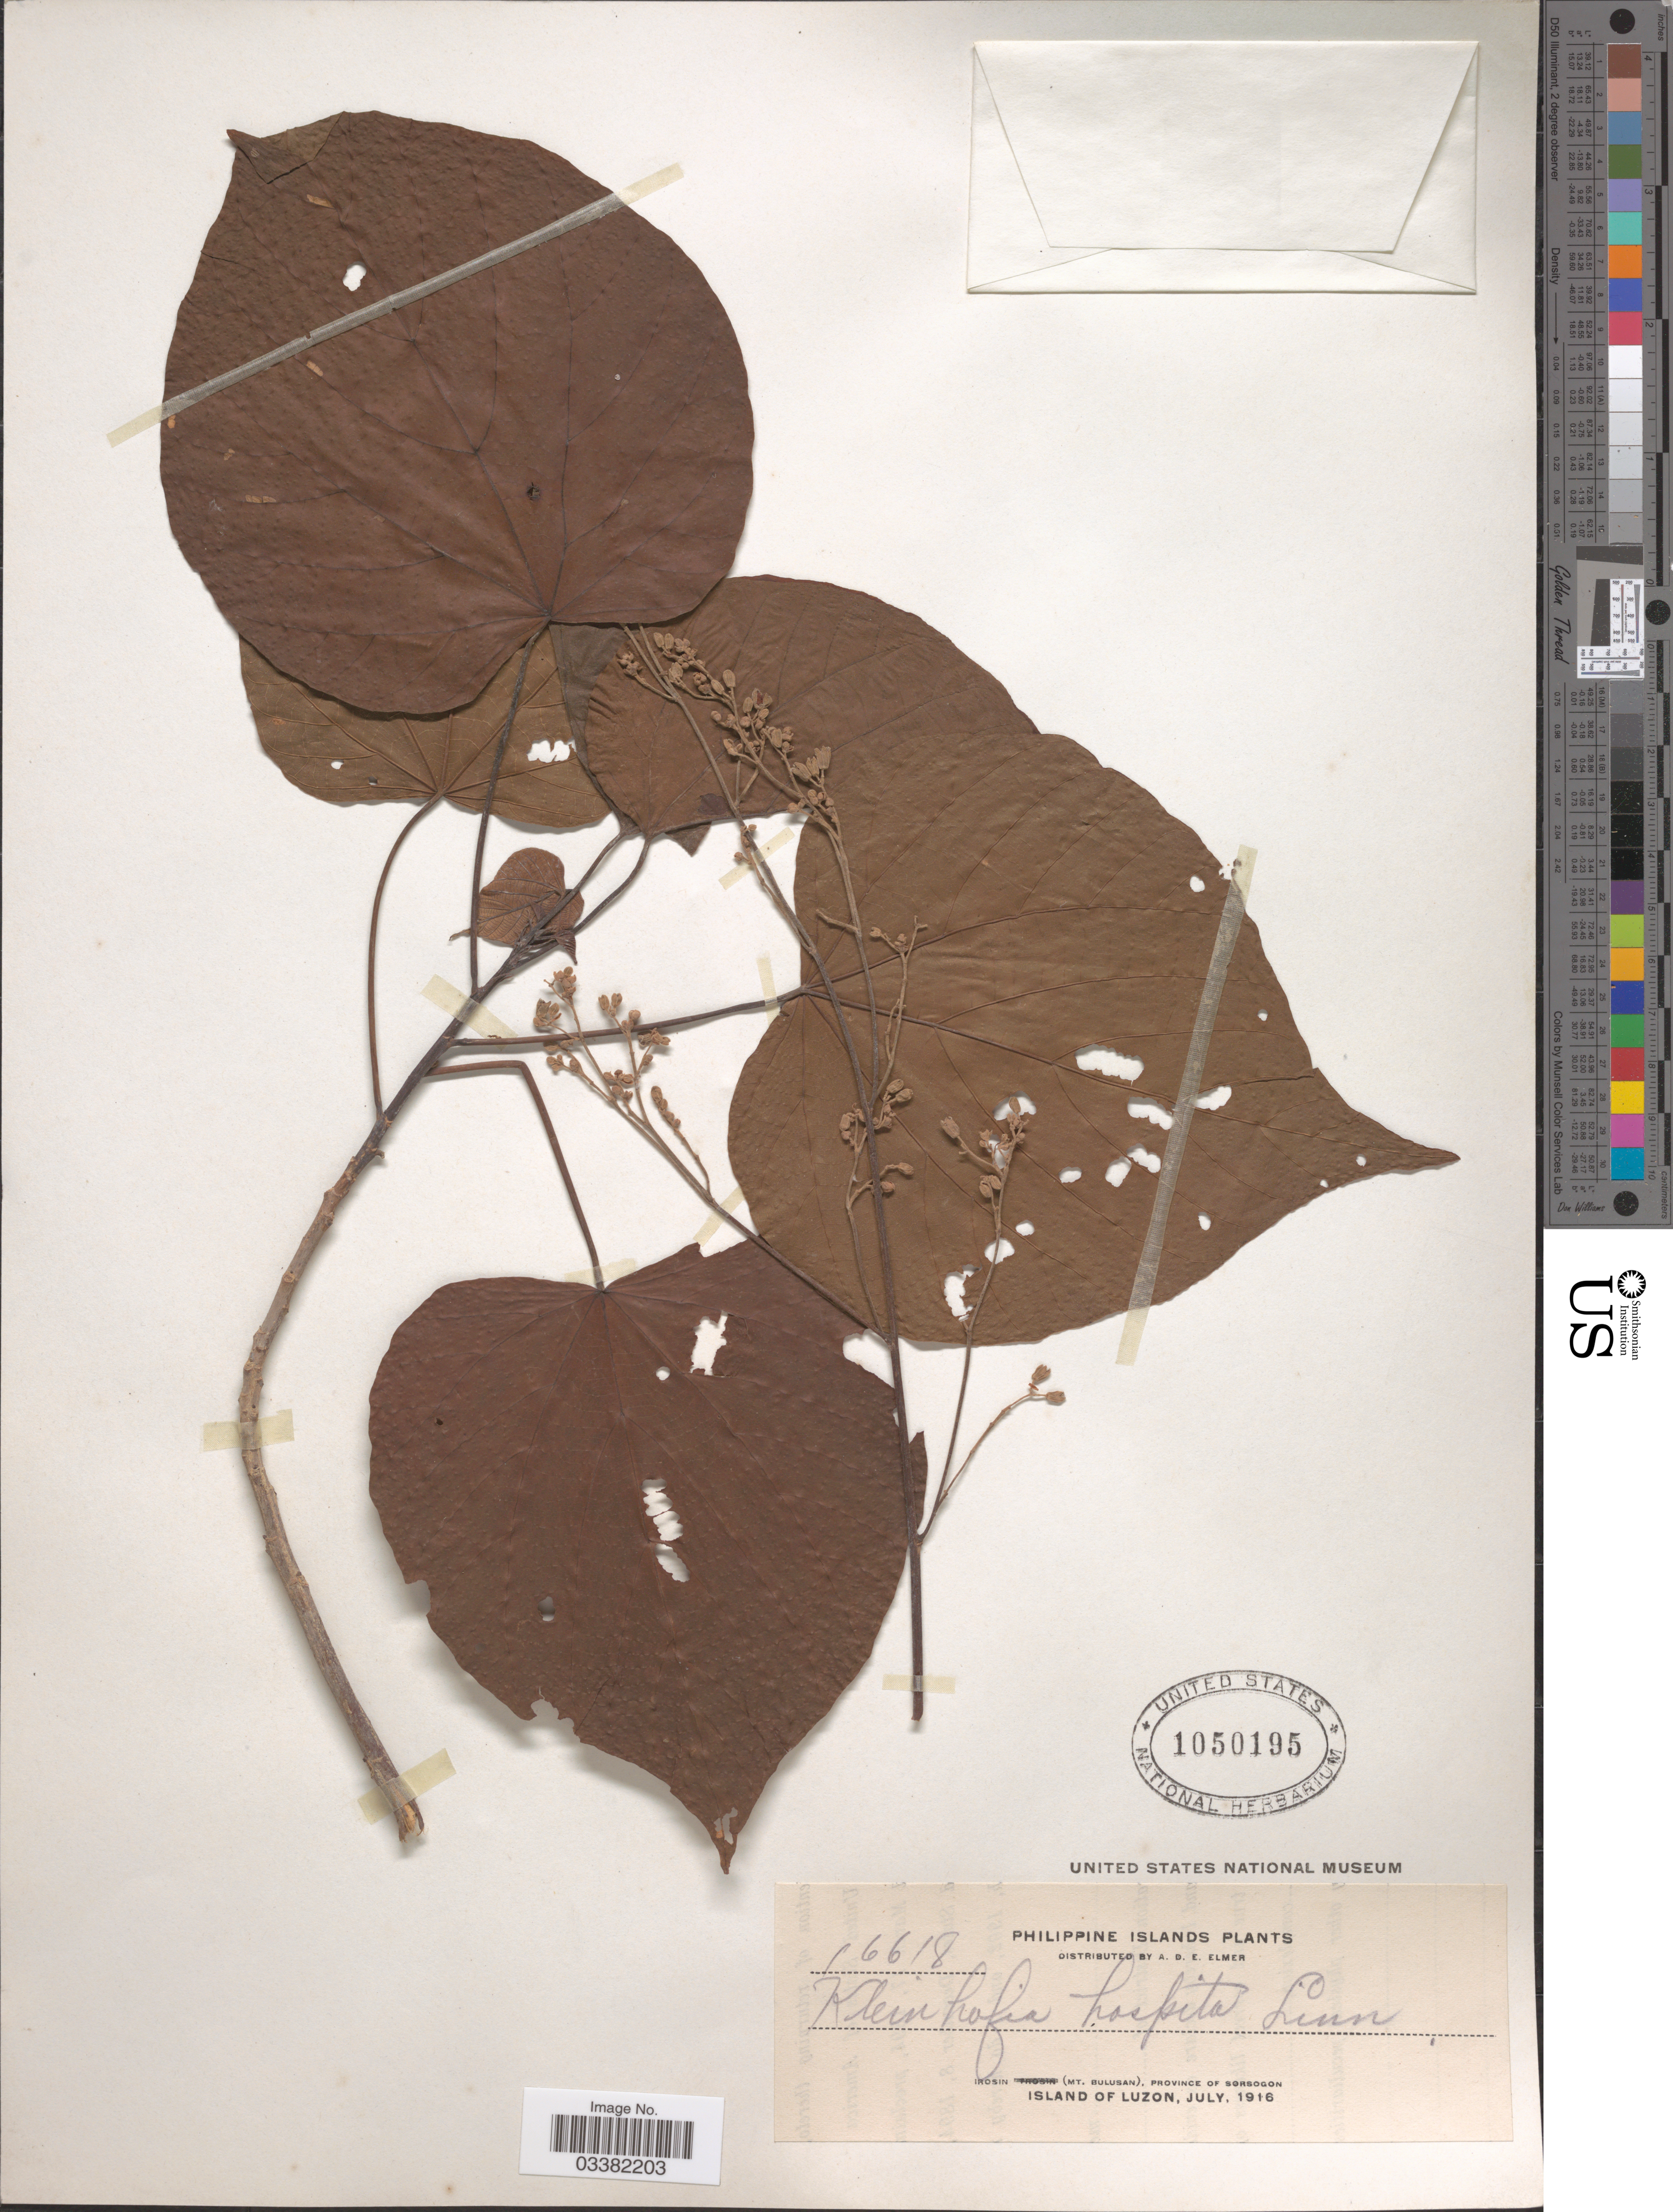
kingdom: Plantae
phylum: Tracheophyta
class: Magnoliopsida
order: Malvales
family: Malvaceae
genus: Kleinhovia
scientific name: Kleinhovia hospita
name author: L.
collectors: A. D. E. Elmer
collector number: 16618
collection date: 1916-07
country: Philippines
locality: Irosin (Mt. Bulusan), Province of Sorsogon, Island of Luzon.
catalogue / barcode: US 1050195